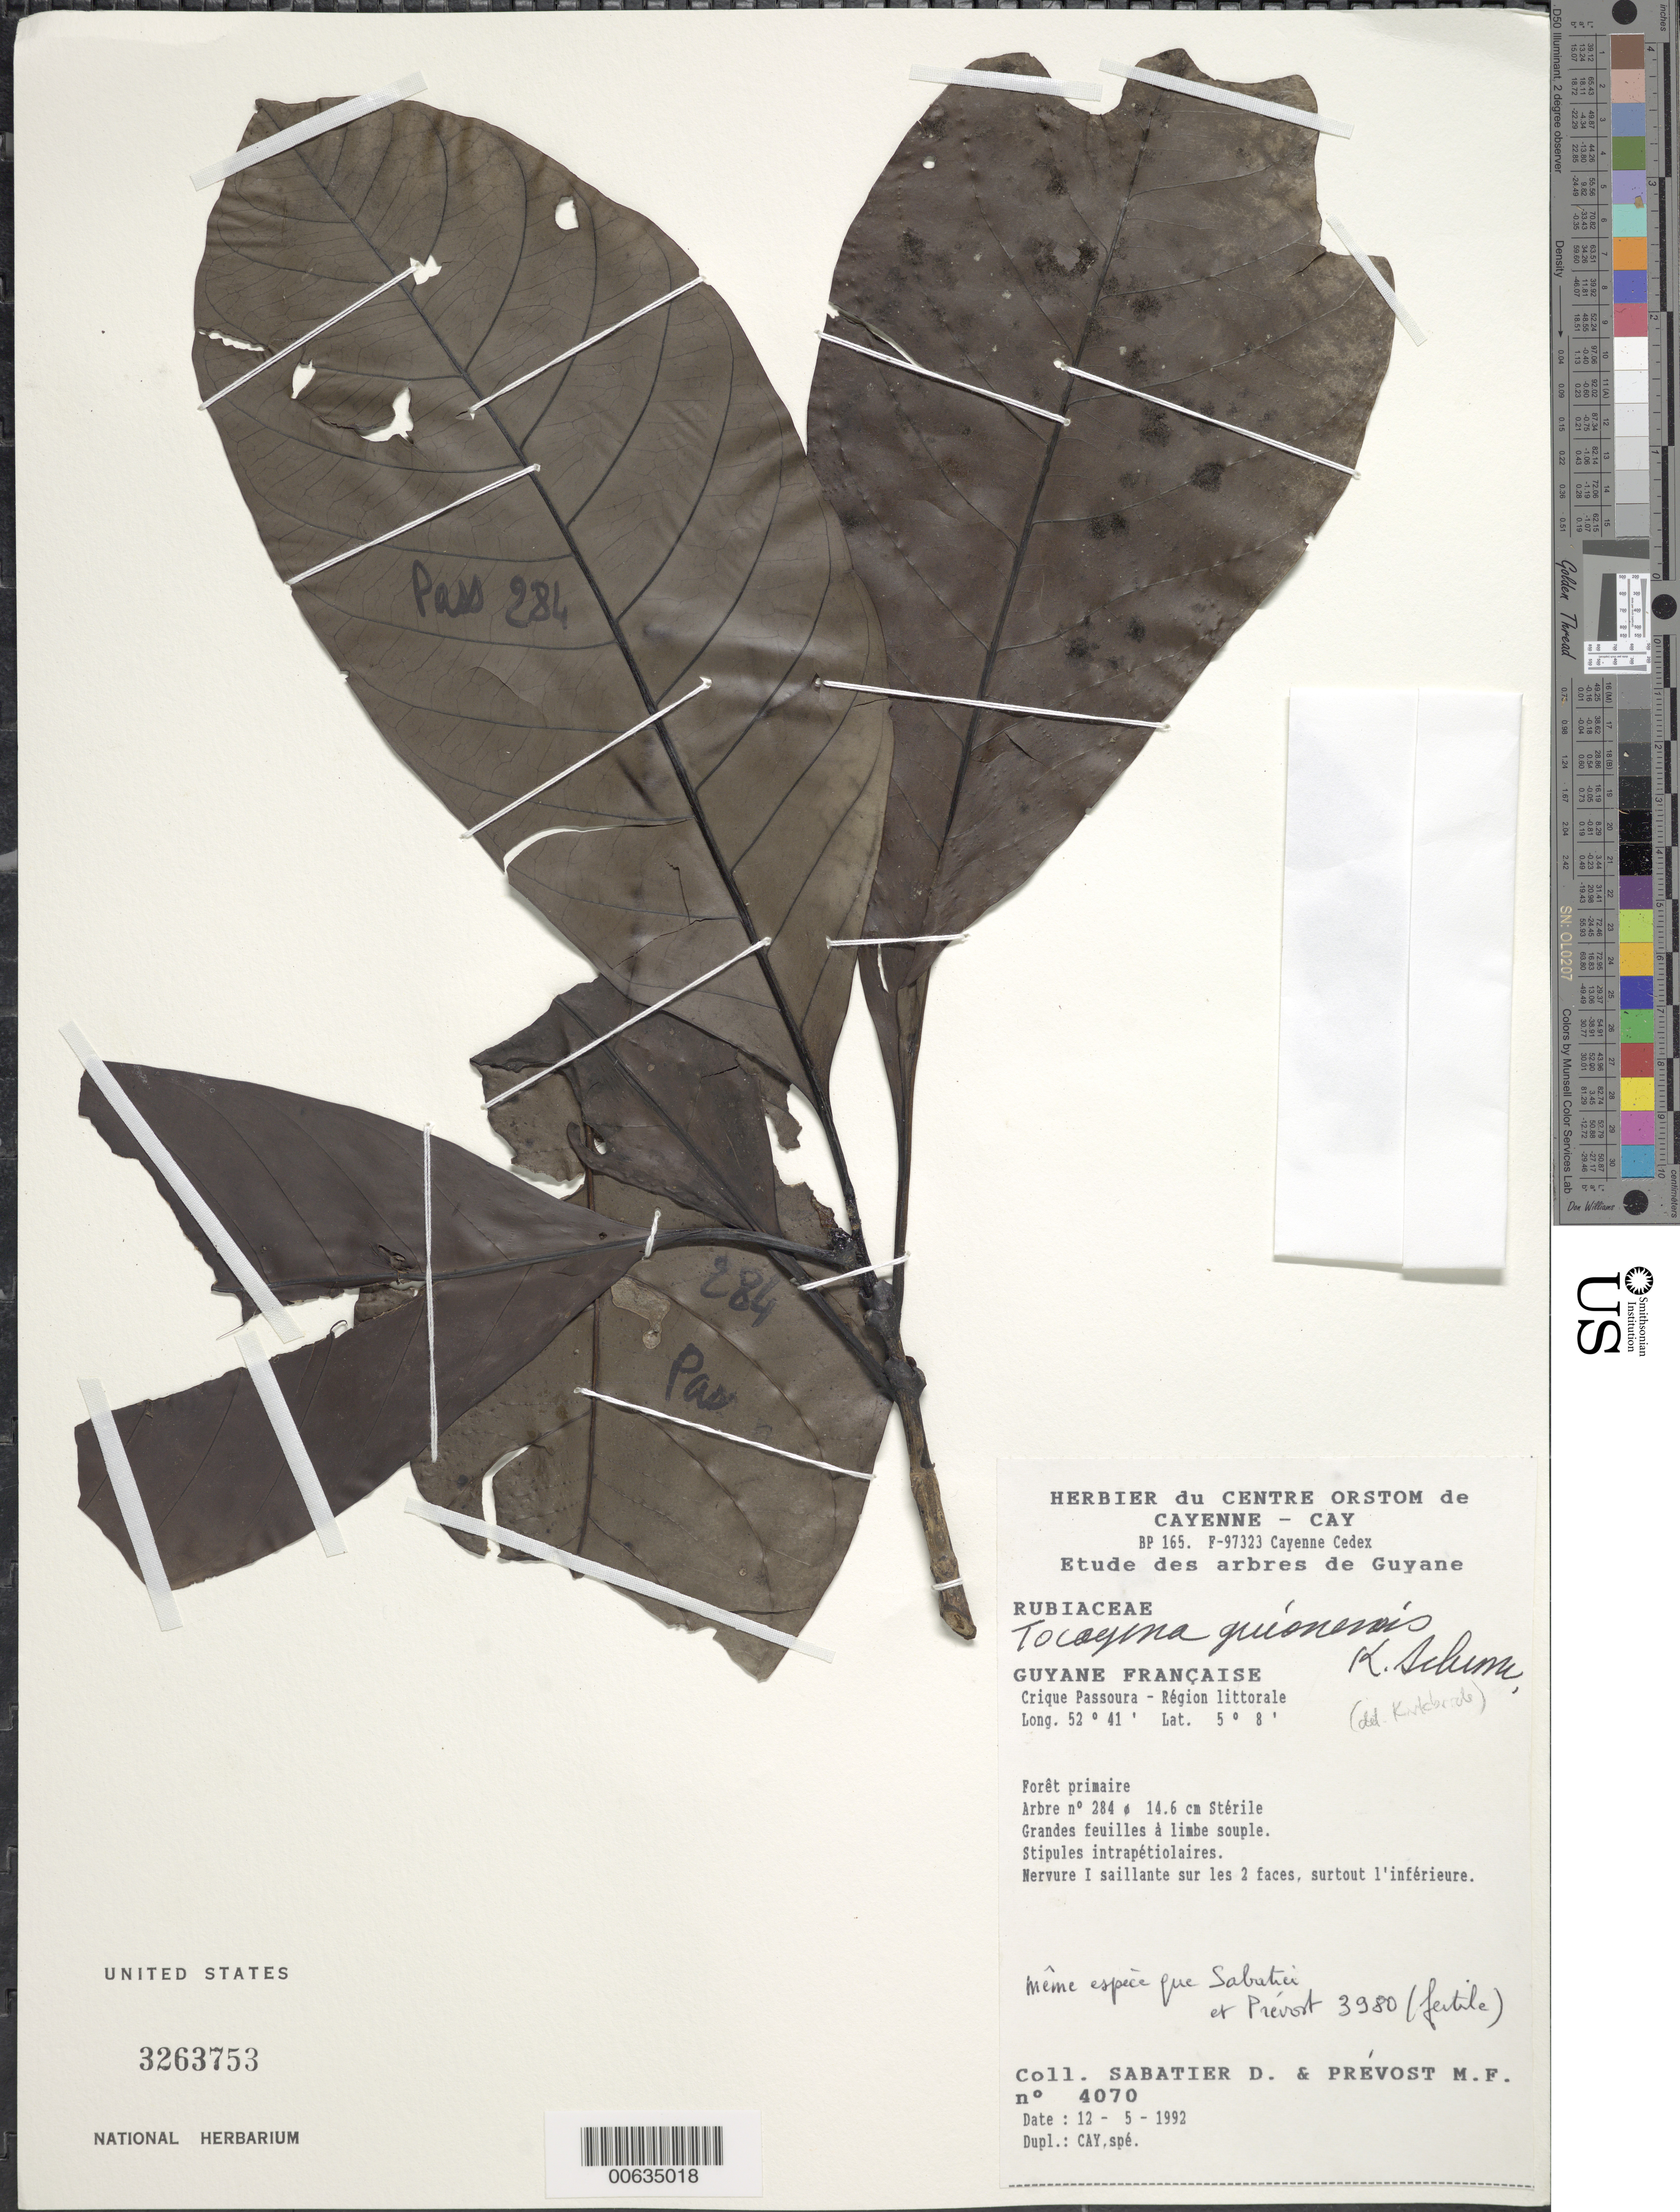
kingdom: Plantae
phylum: Tracheophyta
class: Magnoliopsida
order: Gentianales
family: Rubiaceae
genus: Tocoyena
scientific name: Tocoyena guianensis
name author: K. Schum.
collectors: D. Sabatier & M.-F. Prévost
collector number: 4070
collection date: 1992-05-12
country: French Guiana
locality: Guyane Française, Crique Passoura - Région littorale, Forêt primaire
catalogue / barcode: US 3263753